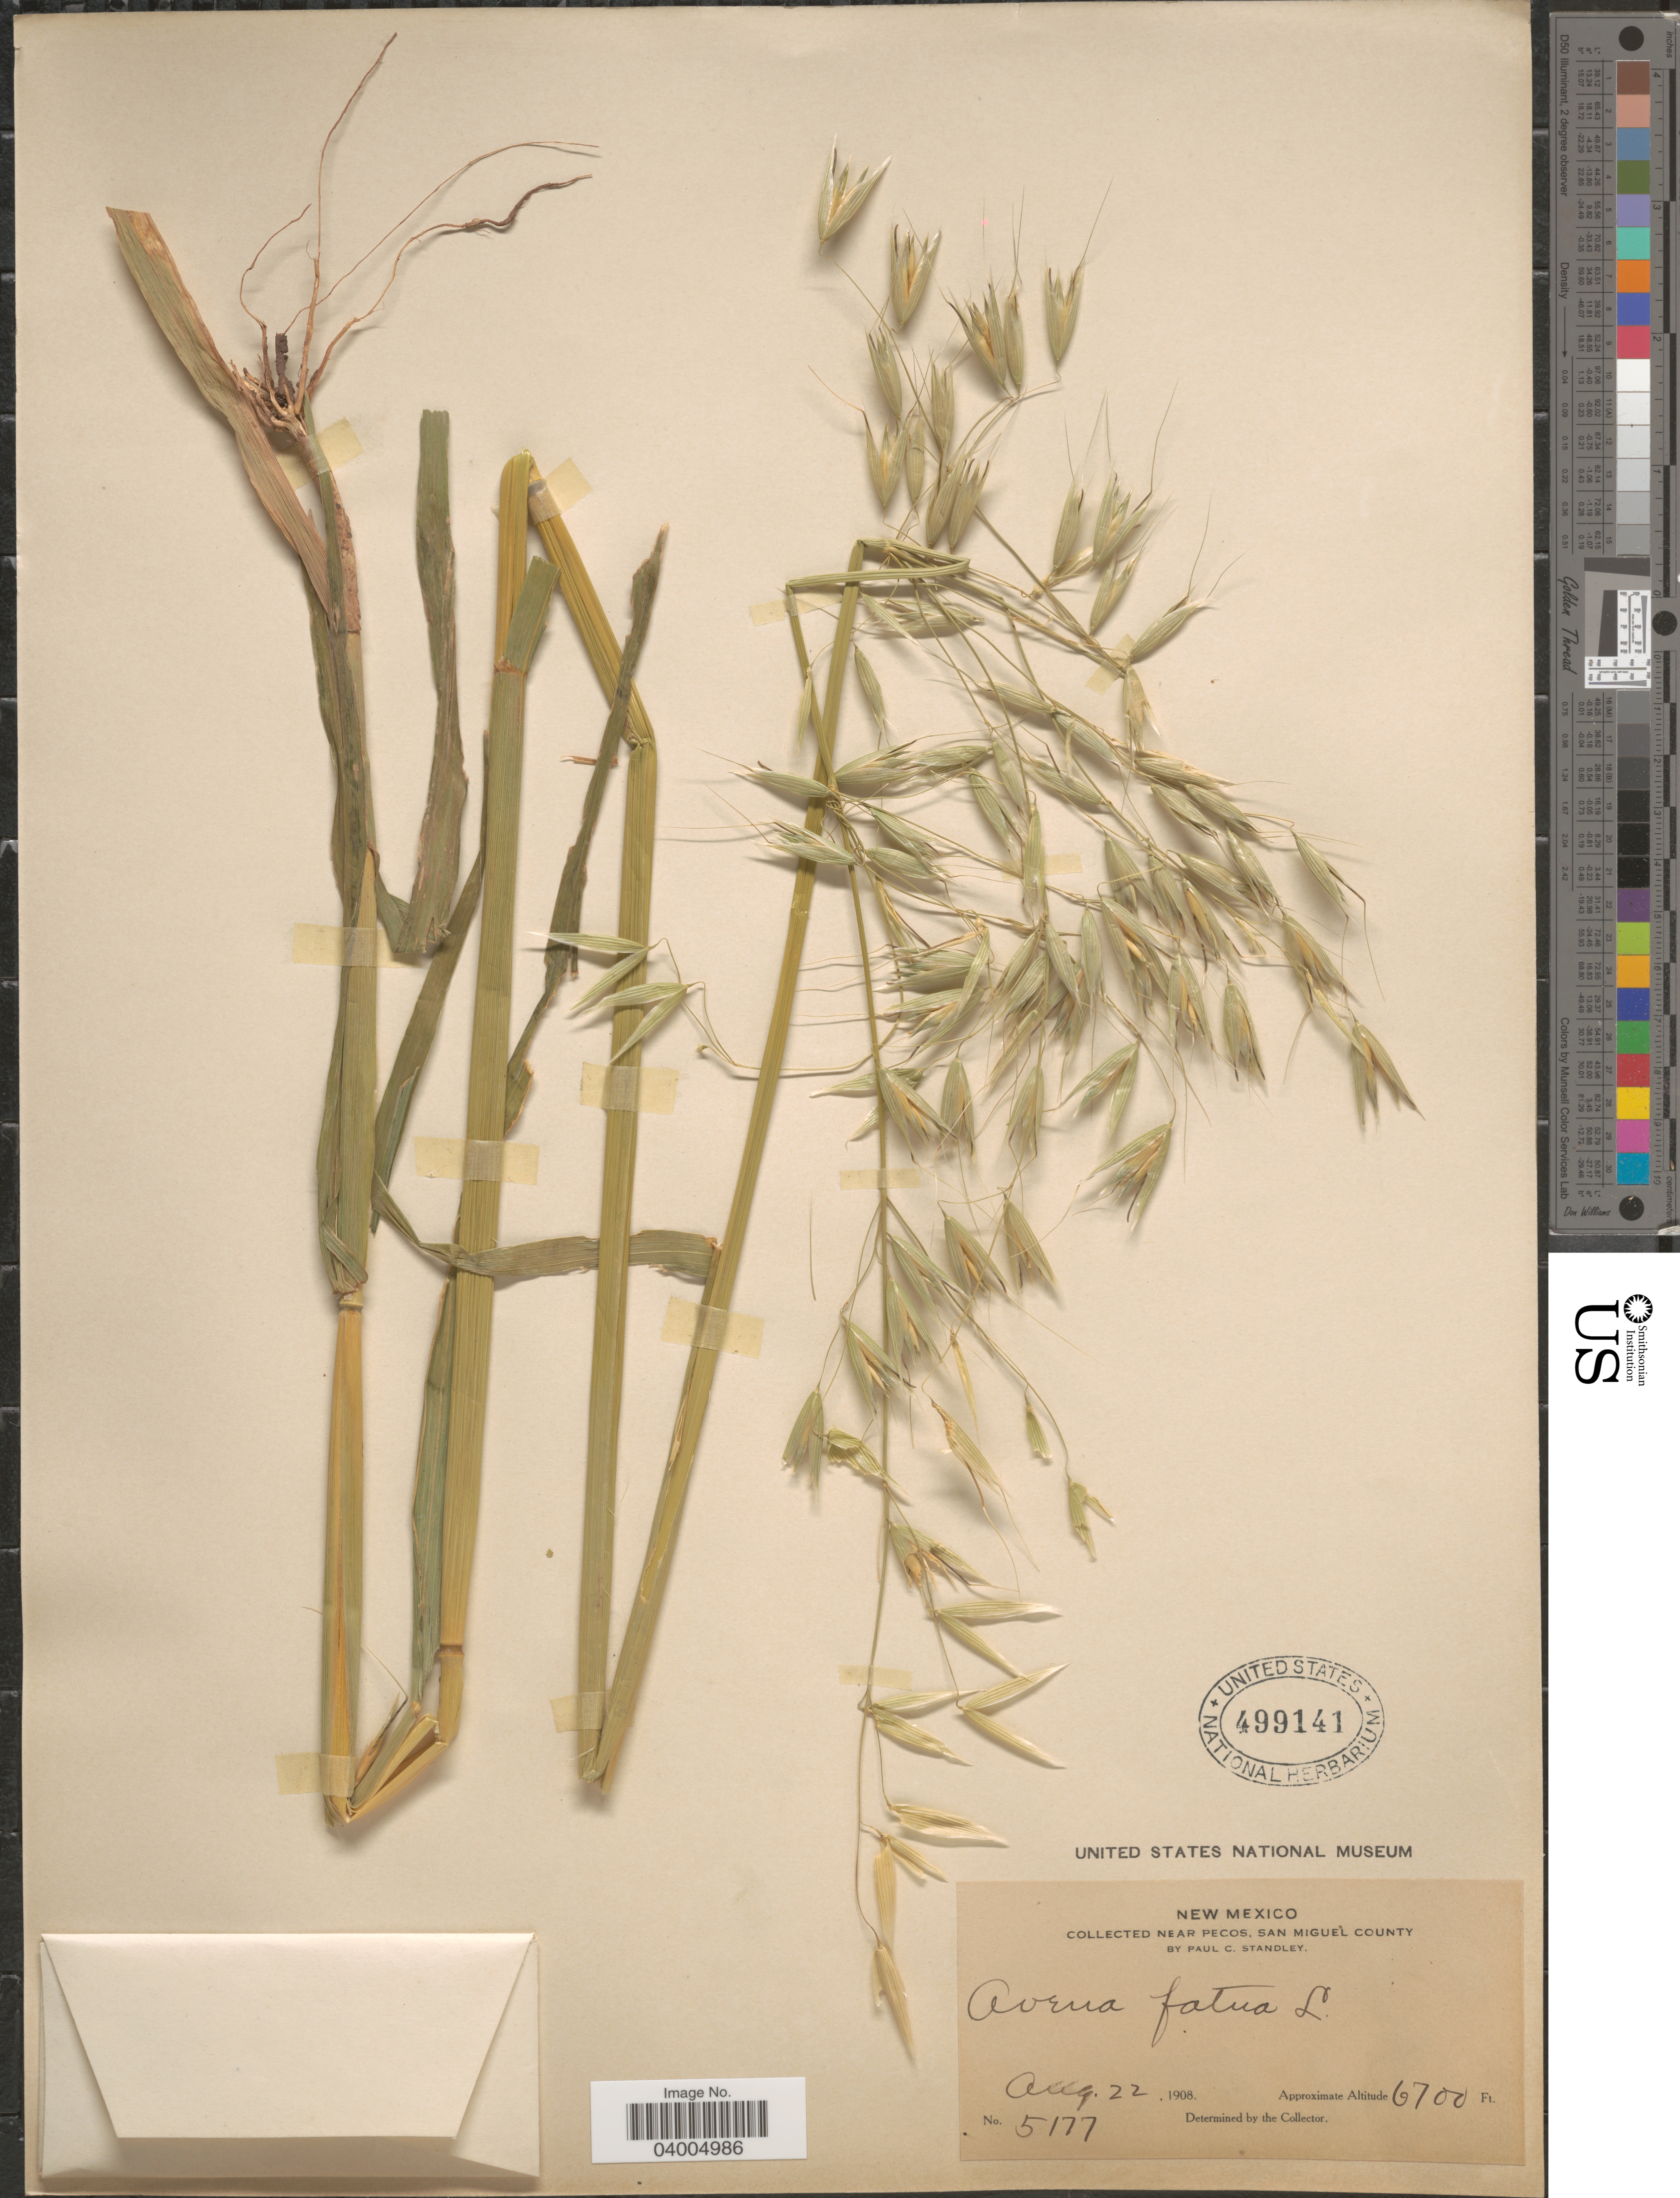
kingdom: Plantae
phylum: Tracheophyta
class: Liliopsida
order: Poales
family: Poaceae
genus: Avena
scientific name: Avena sativa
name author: L.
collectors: P. C. Standley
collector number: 5177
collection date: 1908-08-22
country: United States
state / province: New Mexico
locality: Near Pecos, San Miguel County.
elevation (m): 2042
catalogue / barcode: US 499141